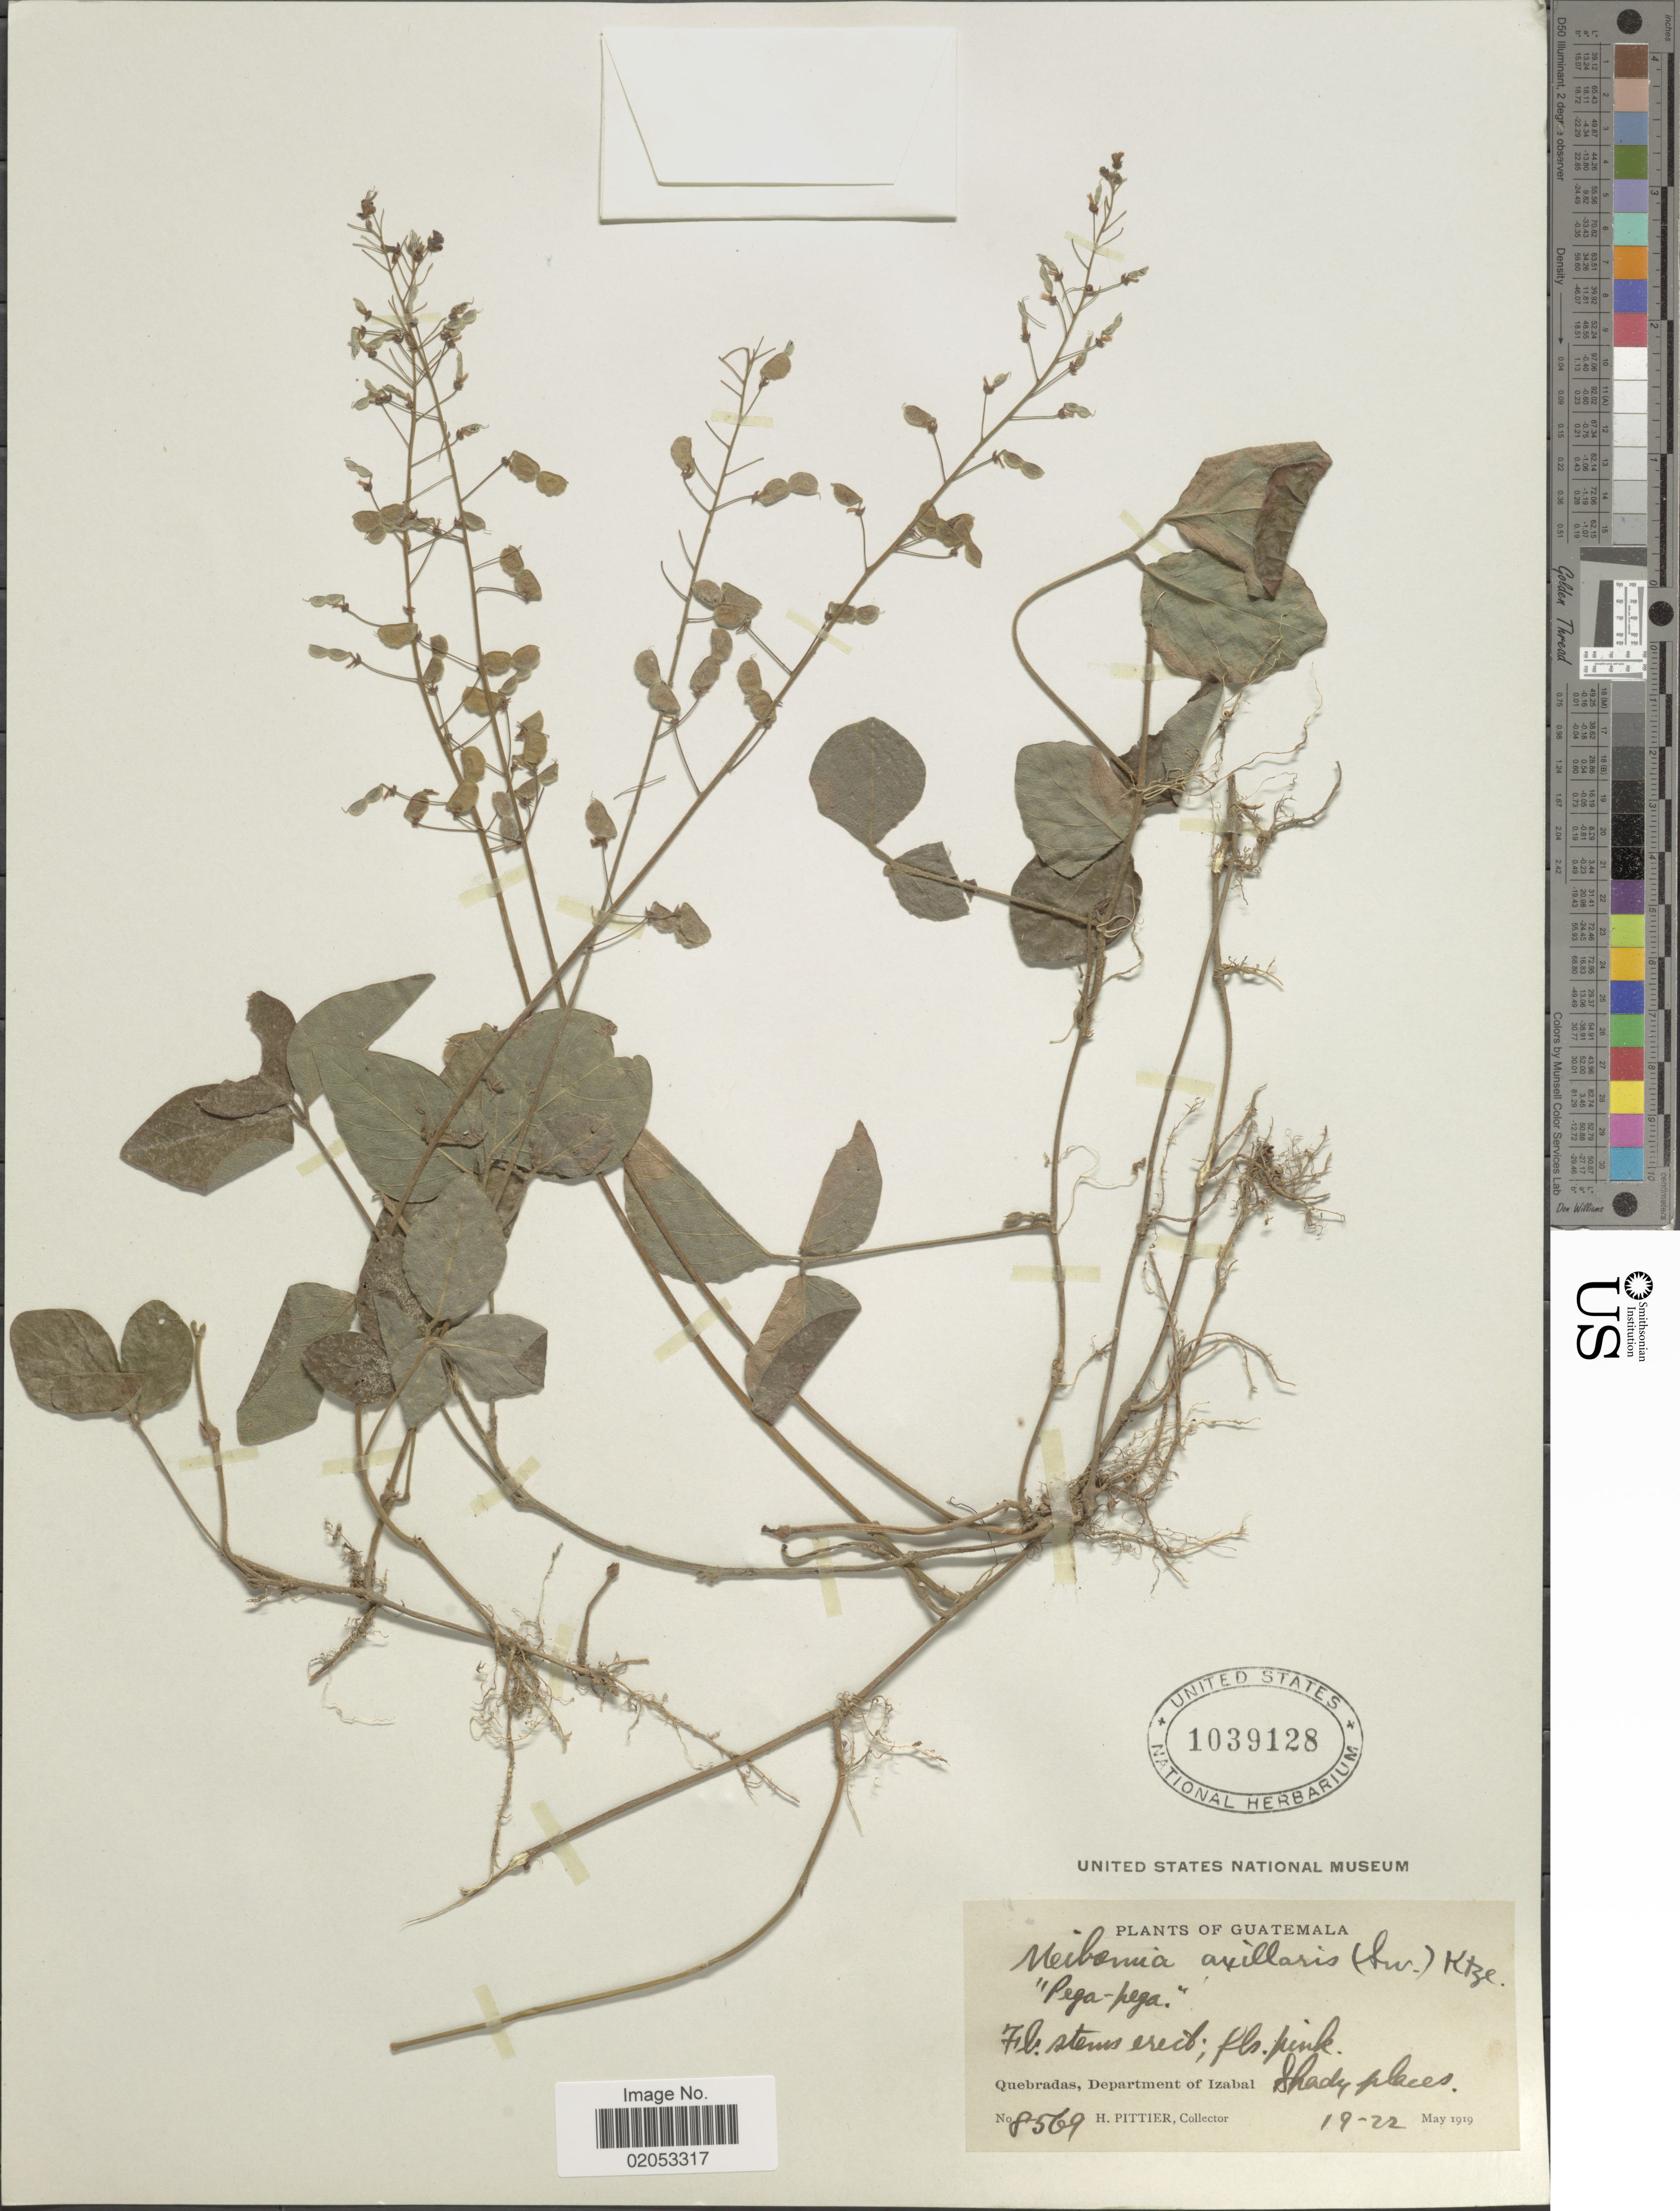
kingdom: Plantae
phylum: Tracheophyta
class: Magnoliopsida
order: Fabales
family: Fabaceae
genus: Desmodium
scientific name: Desmodium axillare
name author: (Sw.) DC.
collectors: H. F. Pittier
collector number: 8569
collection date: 1919-05-19/1919-05-22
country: Guatemala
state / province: Izabal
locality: Quebradas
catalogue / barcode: US 1039128